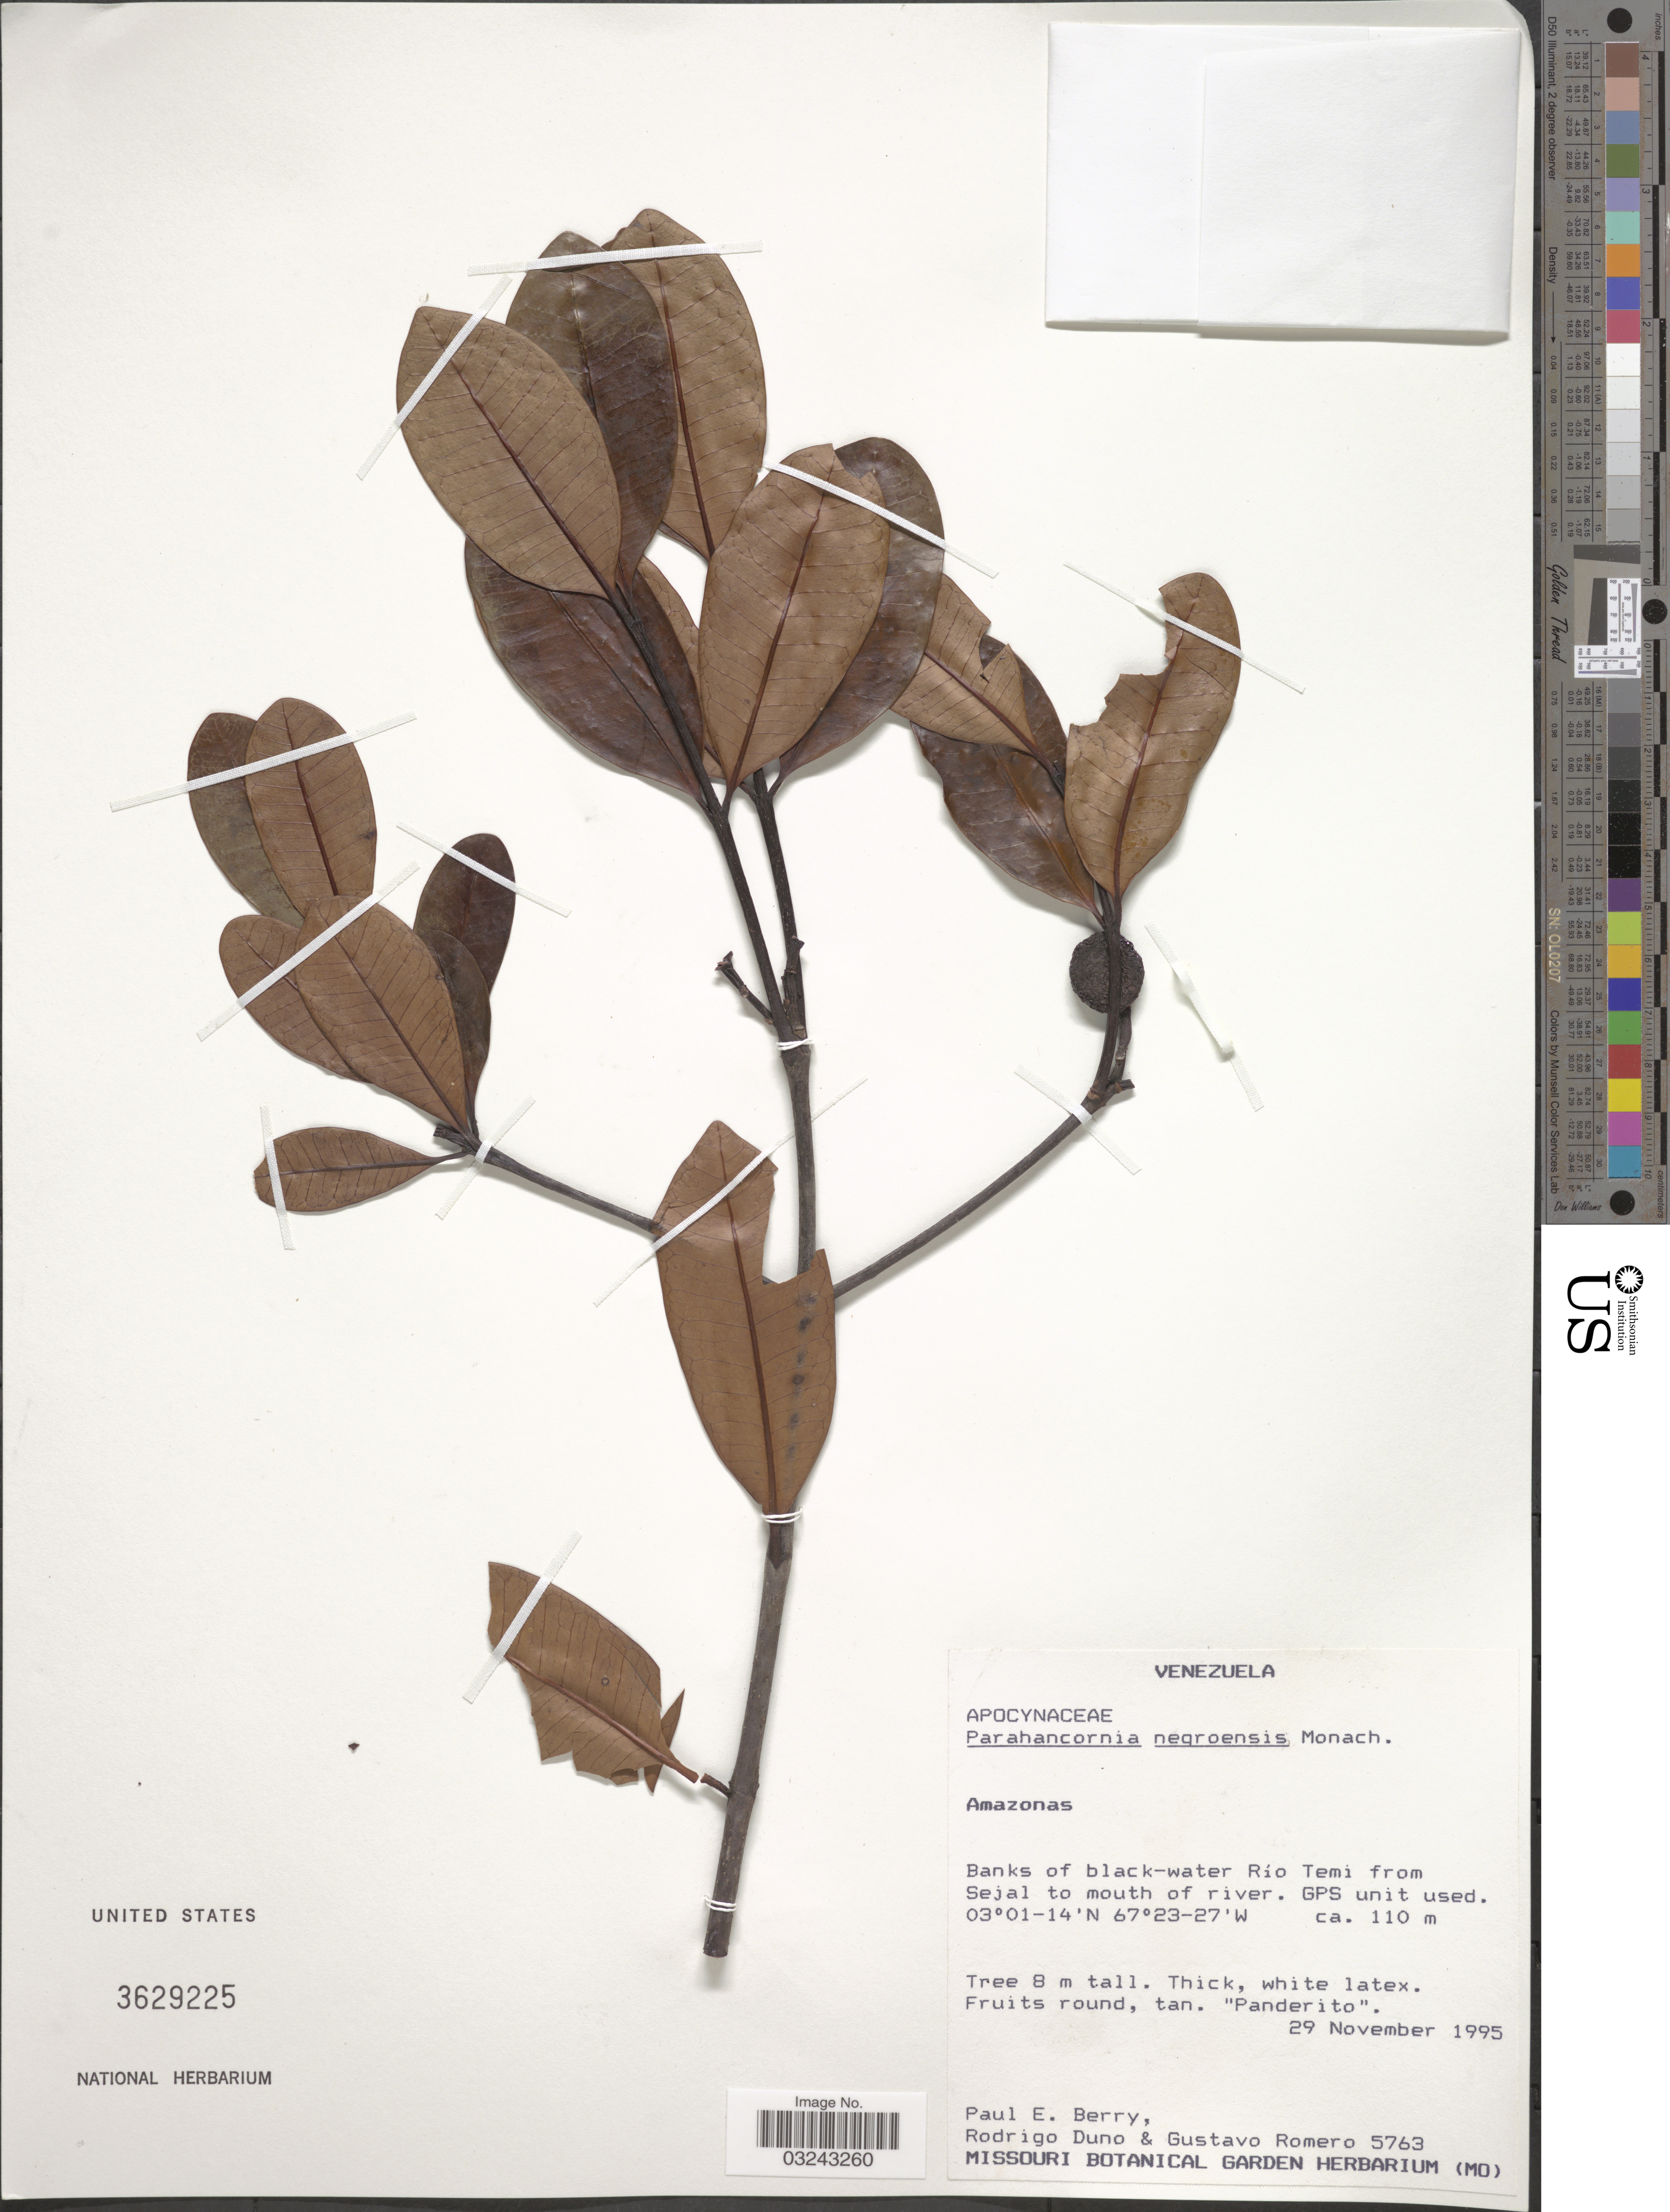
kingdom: Plantae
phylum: Tracheophyta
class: Magnoliopsida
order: Gentianales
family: Apocynaceae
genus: Parahancornia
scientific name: Parahancornia negroensis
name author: Monach.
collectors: P. E. Berry, R. Duno & G. Romero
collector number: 5763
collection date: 1995-11-29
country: Venezuela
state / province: Amazonas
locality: Banks of black-water Río Temi from Sejal to mouth of river.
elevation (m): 110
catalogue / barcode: US 3629225